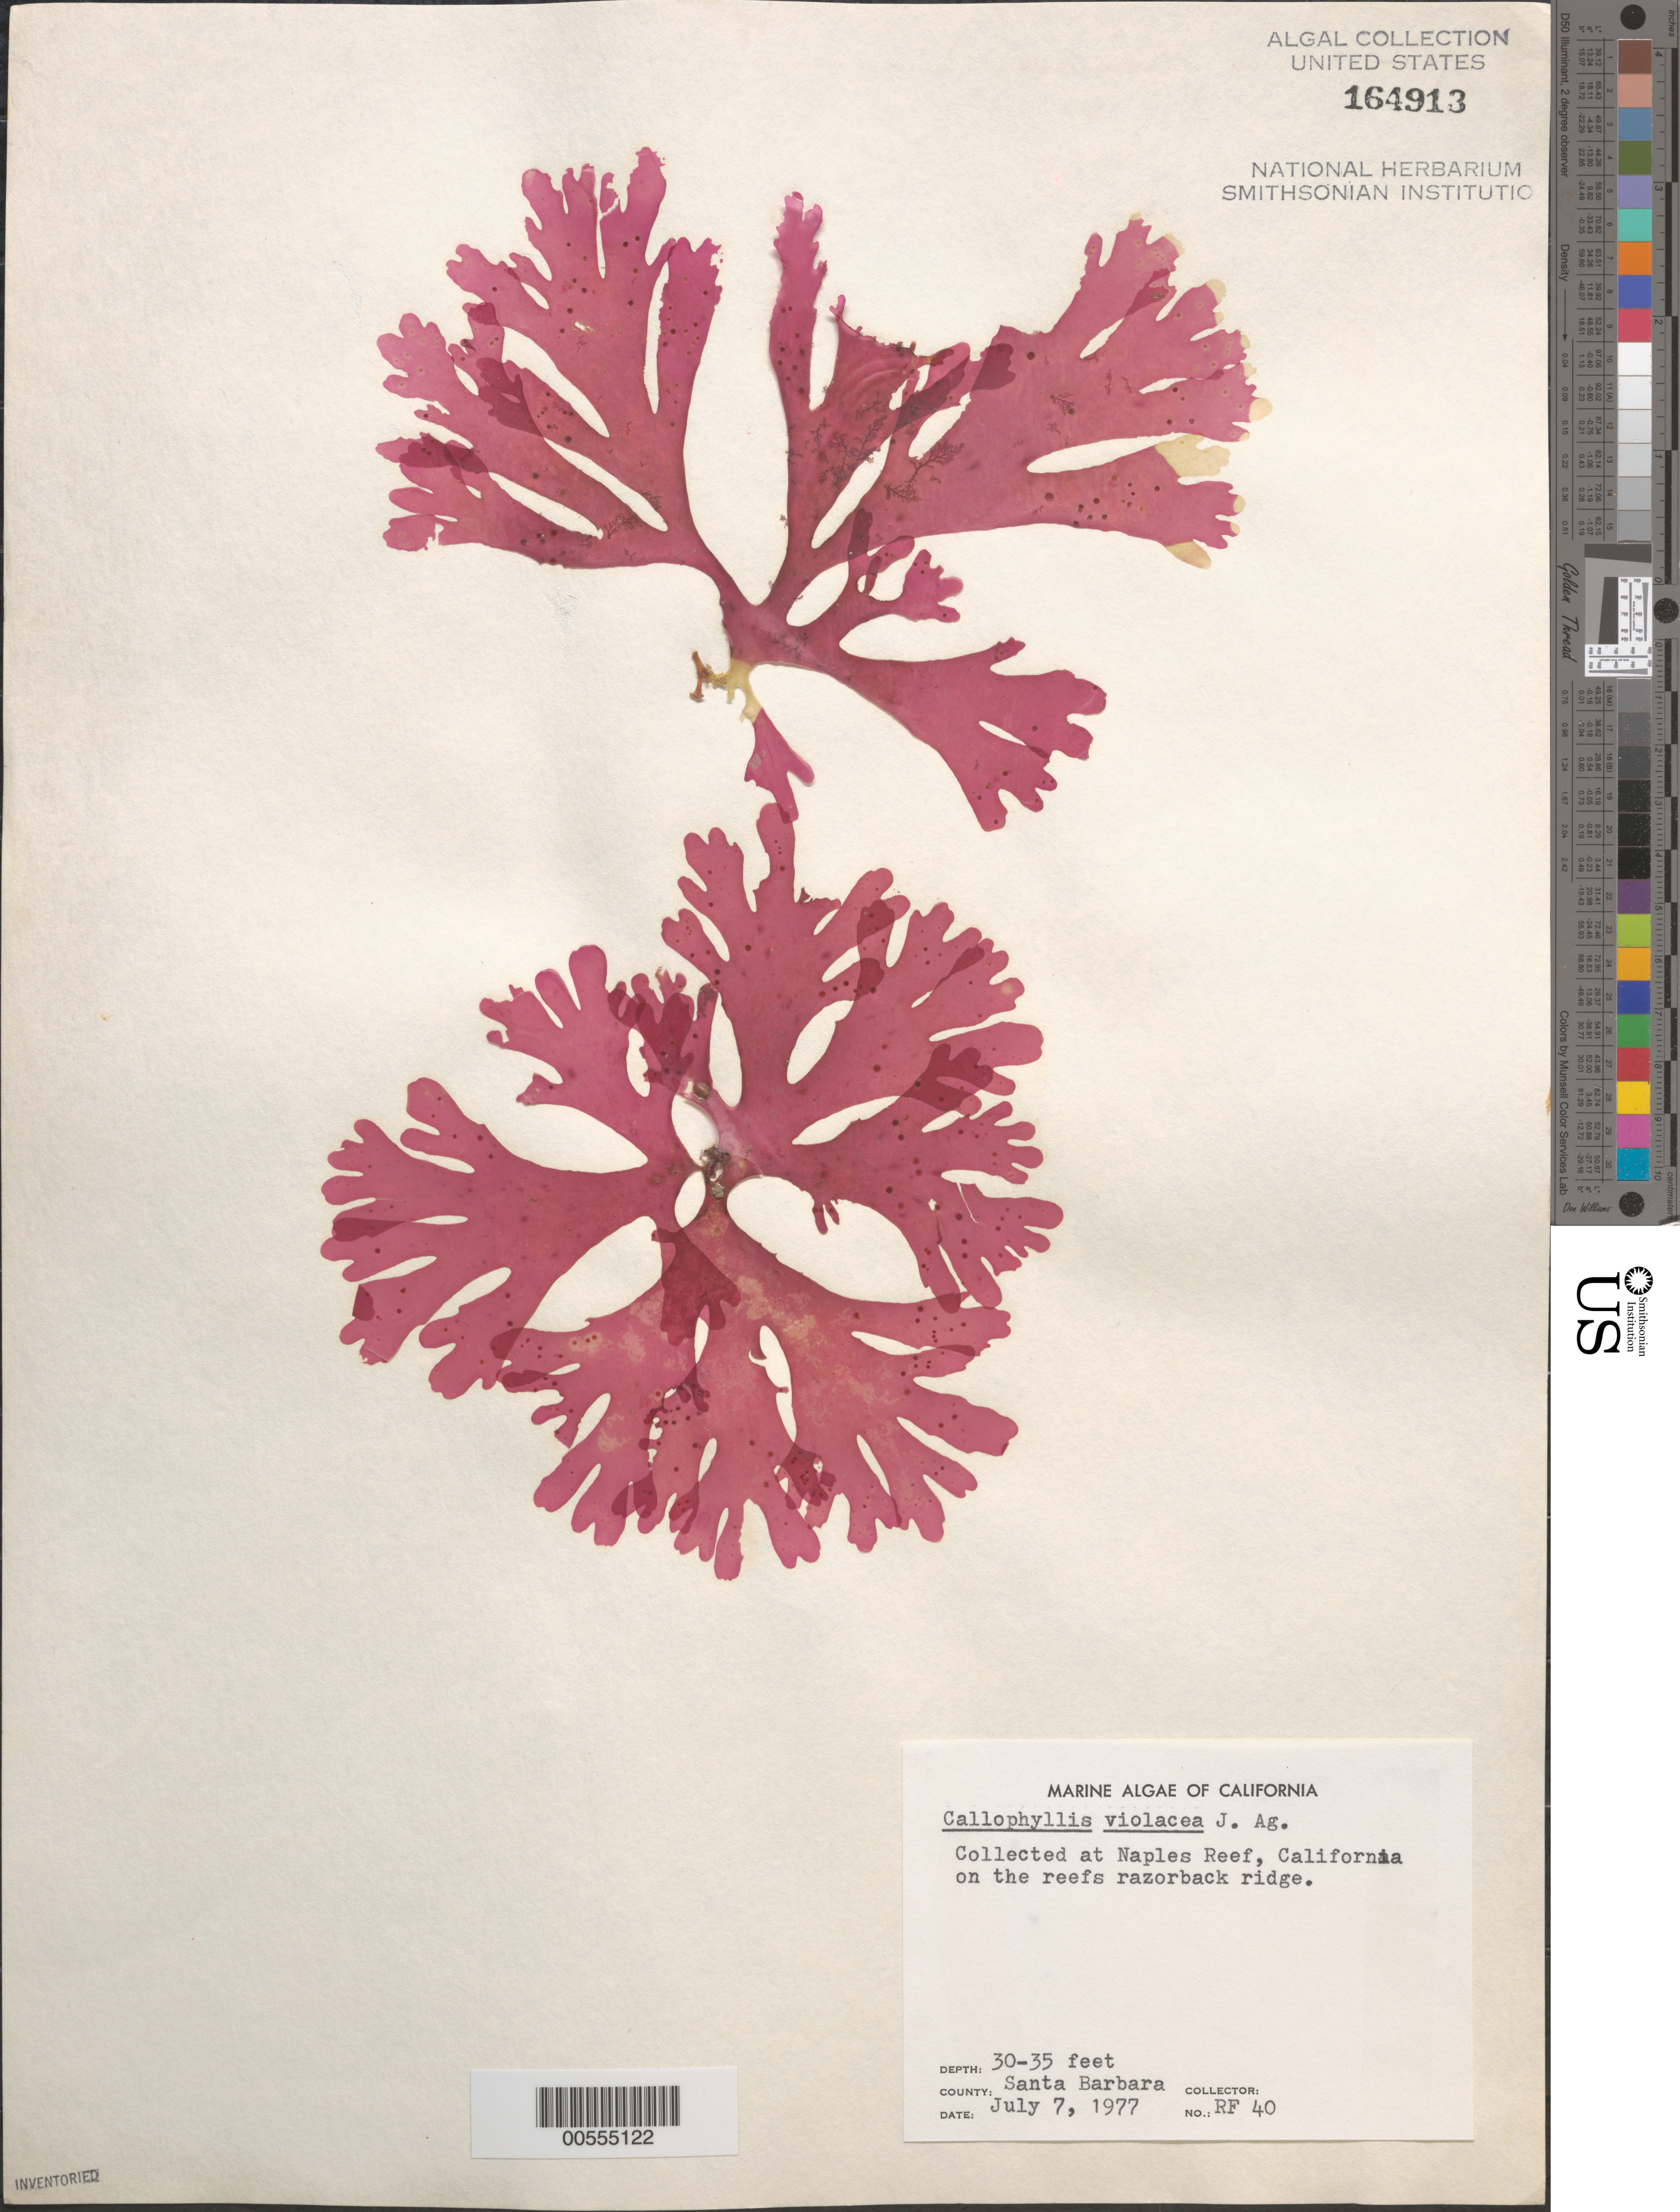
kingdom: Plantae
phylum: Rhodophyta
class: Florideophyceae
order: Gigartinales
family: Kallymeniaceae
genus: Callophyllis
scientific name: Callophyllis violacea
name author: J. Agardh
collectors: R. Fetter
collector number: RF 40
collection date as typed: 07 Jul 1977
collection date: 1977-07-07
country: United States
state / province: California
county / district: Santa Barbara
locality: Naples Reef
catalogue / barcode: US 164913